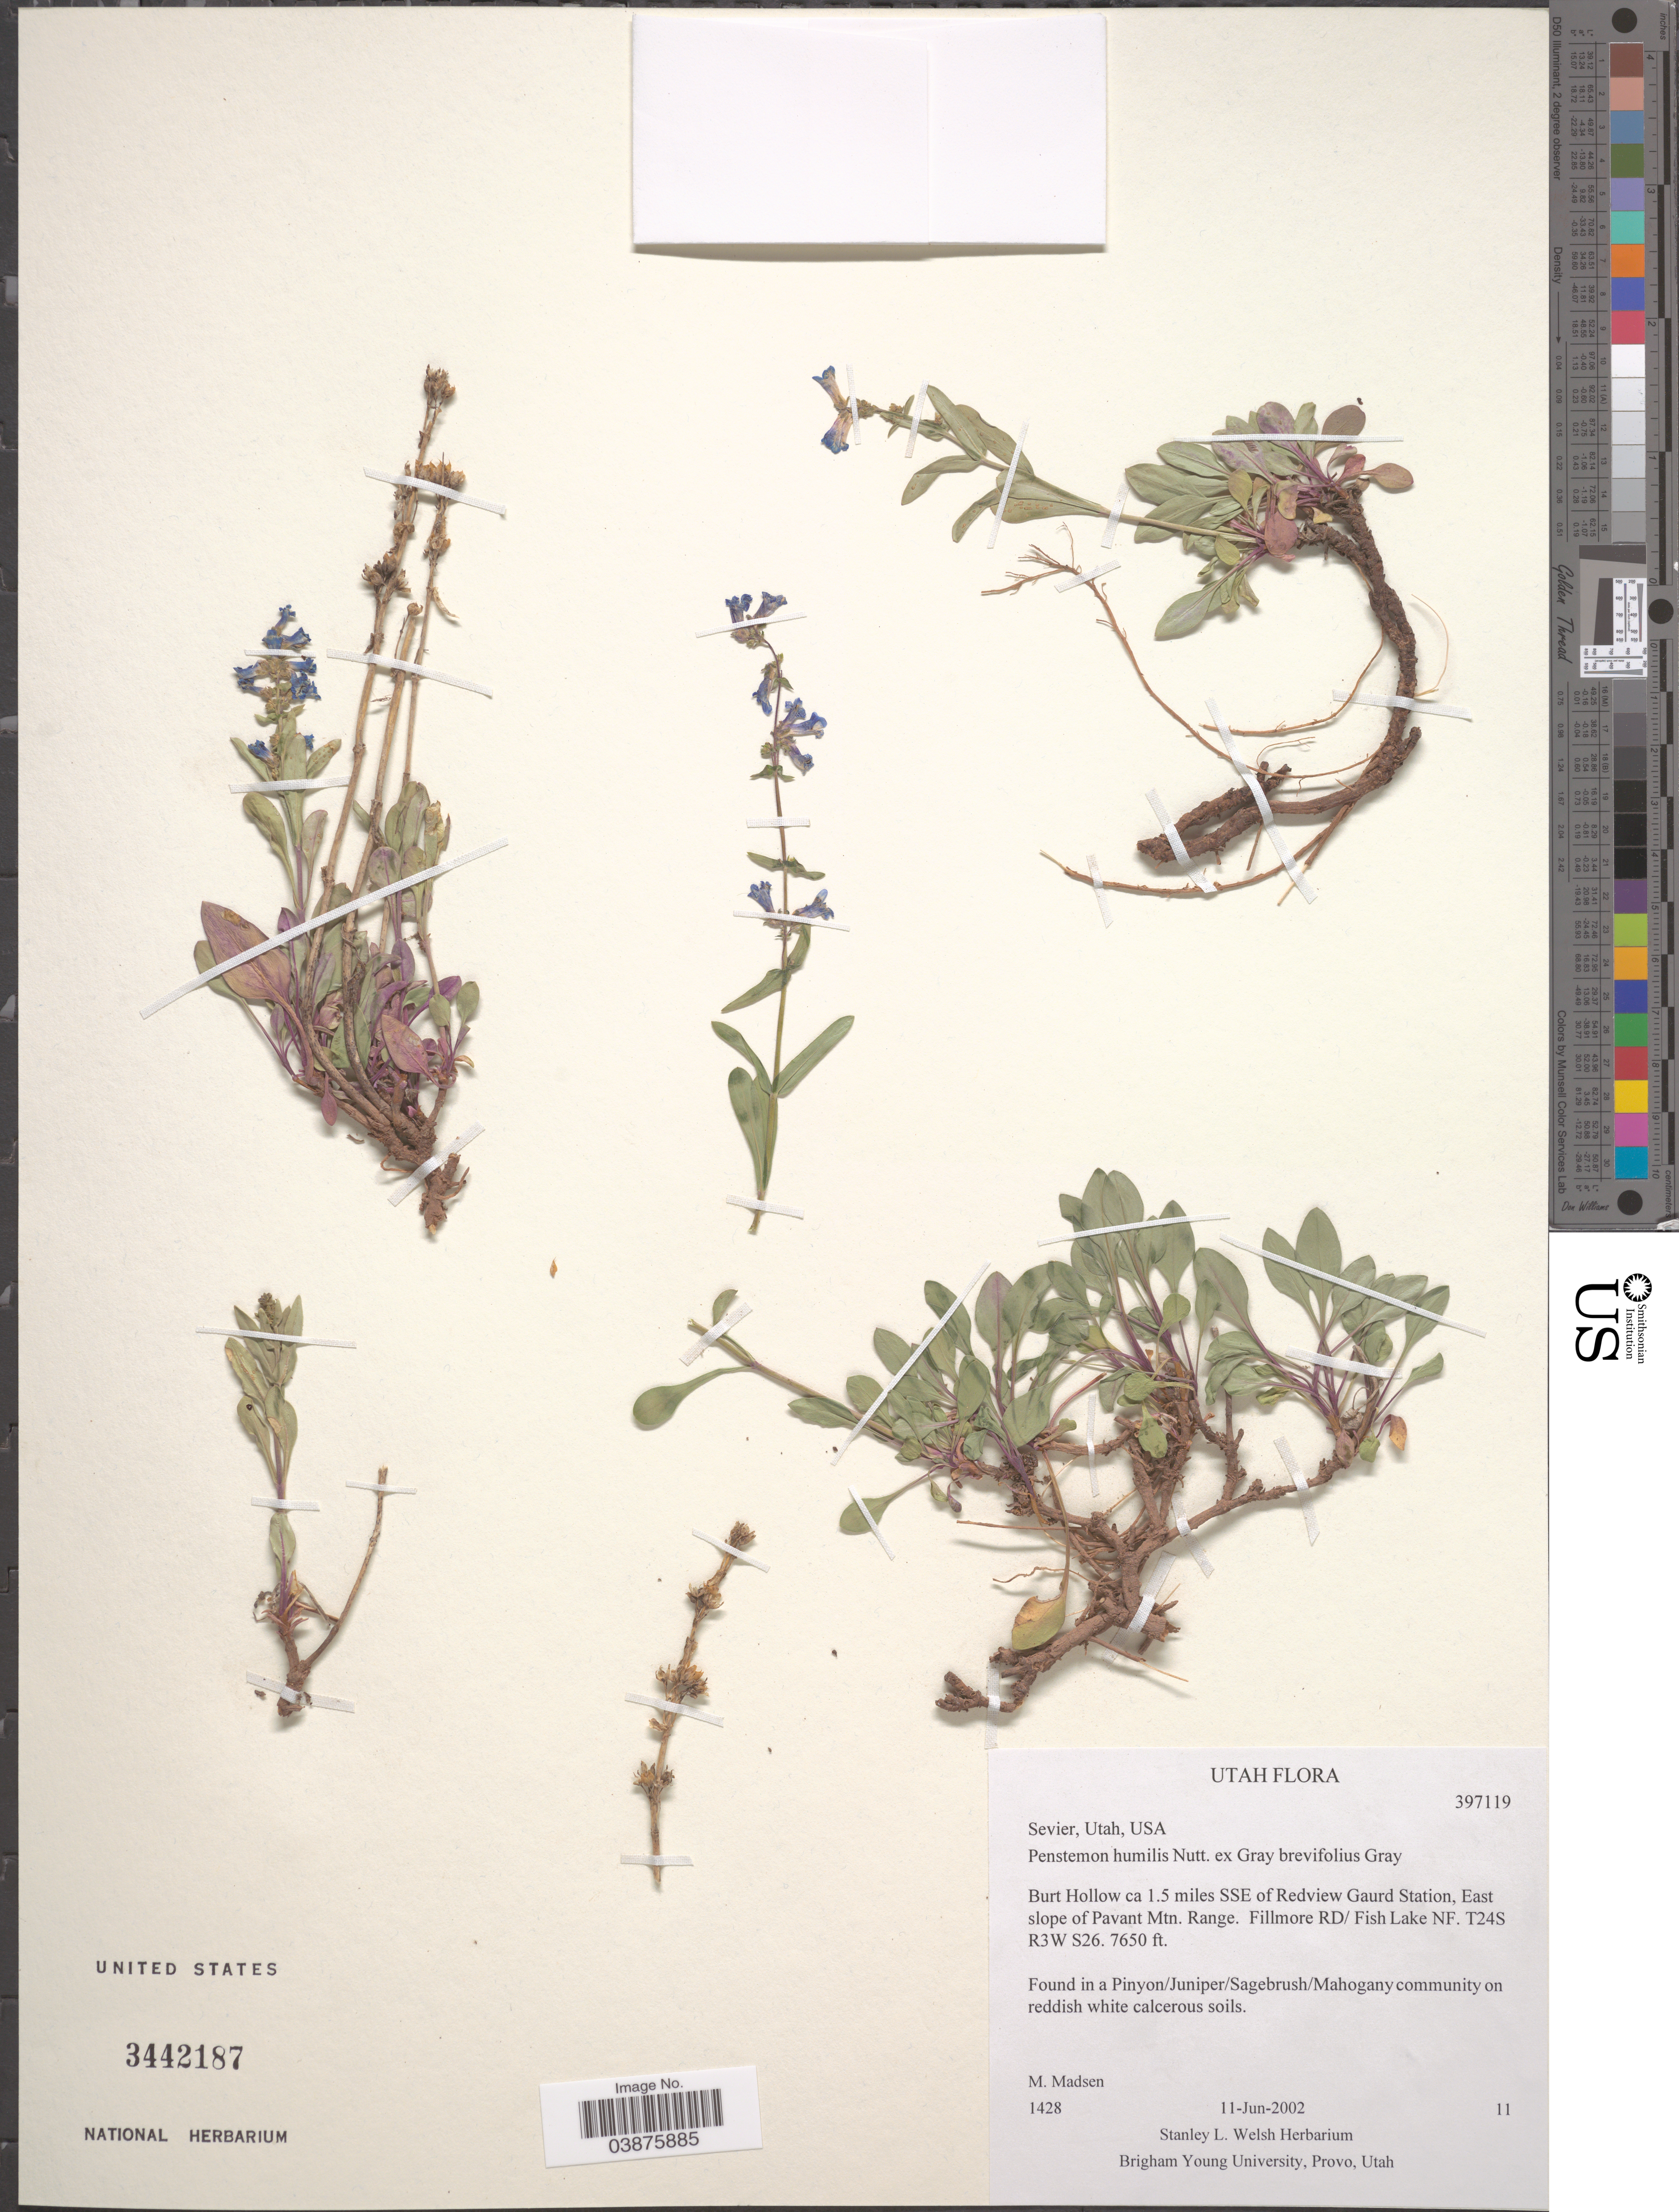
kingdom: Plantae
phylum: Tracheophyta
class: Magnoliopsida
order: Lamiales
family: Plantaginaceae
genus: Penstemon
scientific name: Penstemon humilis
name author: Nutt. ex A. Gray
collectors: M. Madsen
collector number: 1428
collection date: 2002-06-11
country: United States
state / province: Utah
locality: Burt Hollow ca 1.5 miles SSE of Redview Gaurd Station, East slope of Pavant Mtn. Range. Fillmore RD/Fish Lake NF. T24S R3W S26.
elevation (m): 2332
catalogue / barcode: US 3442187